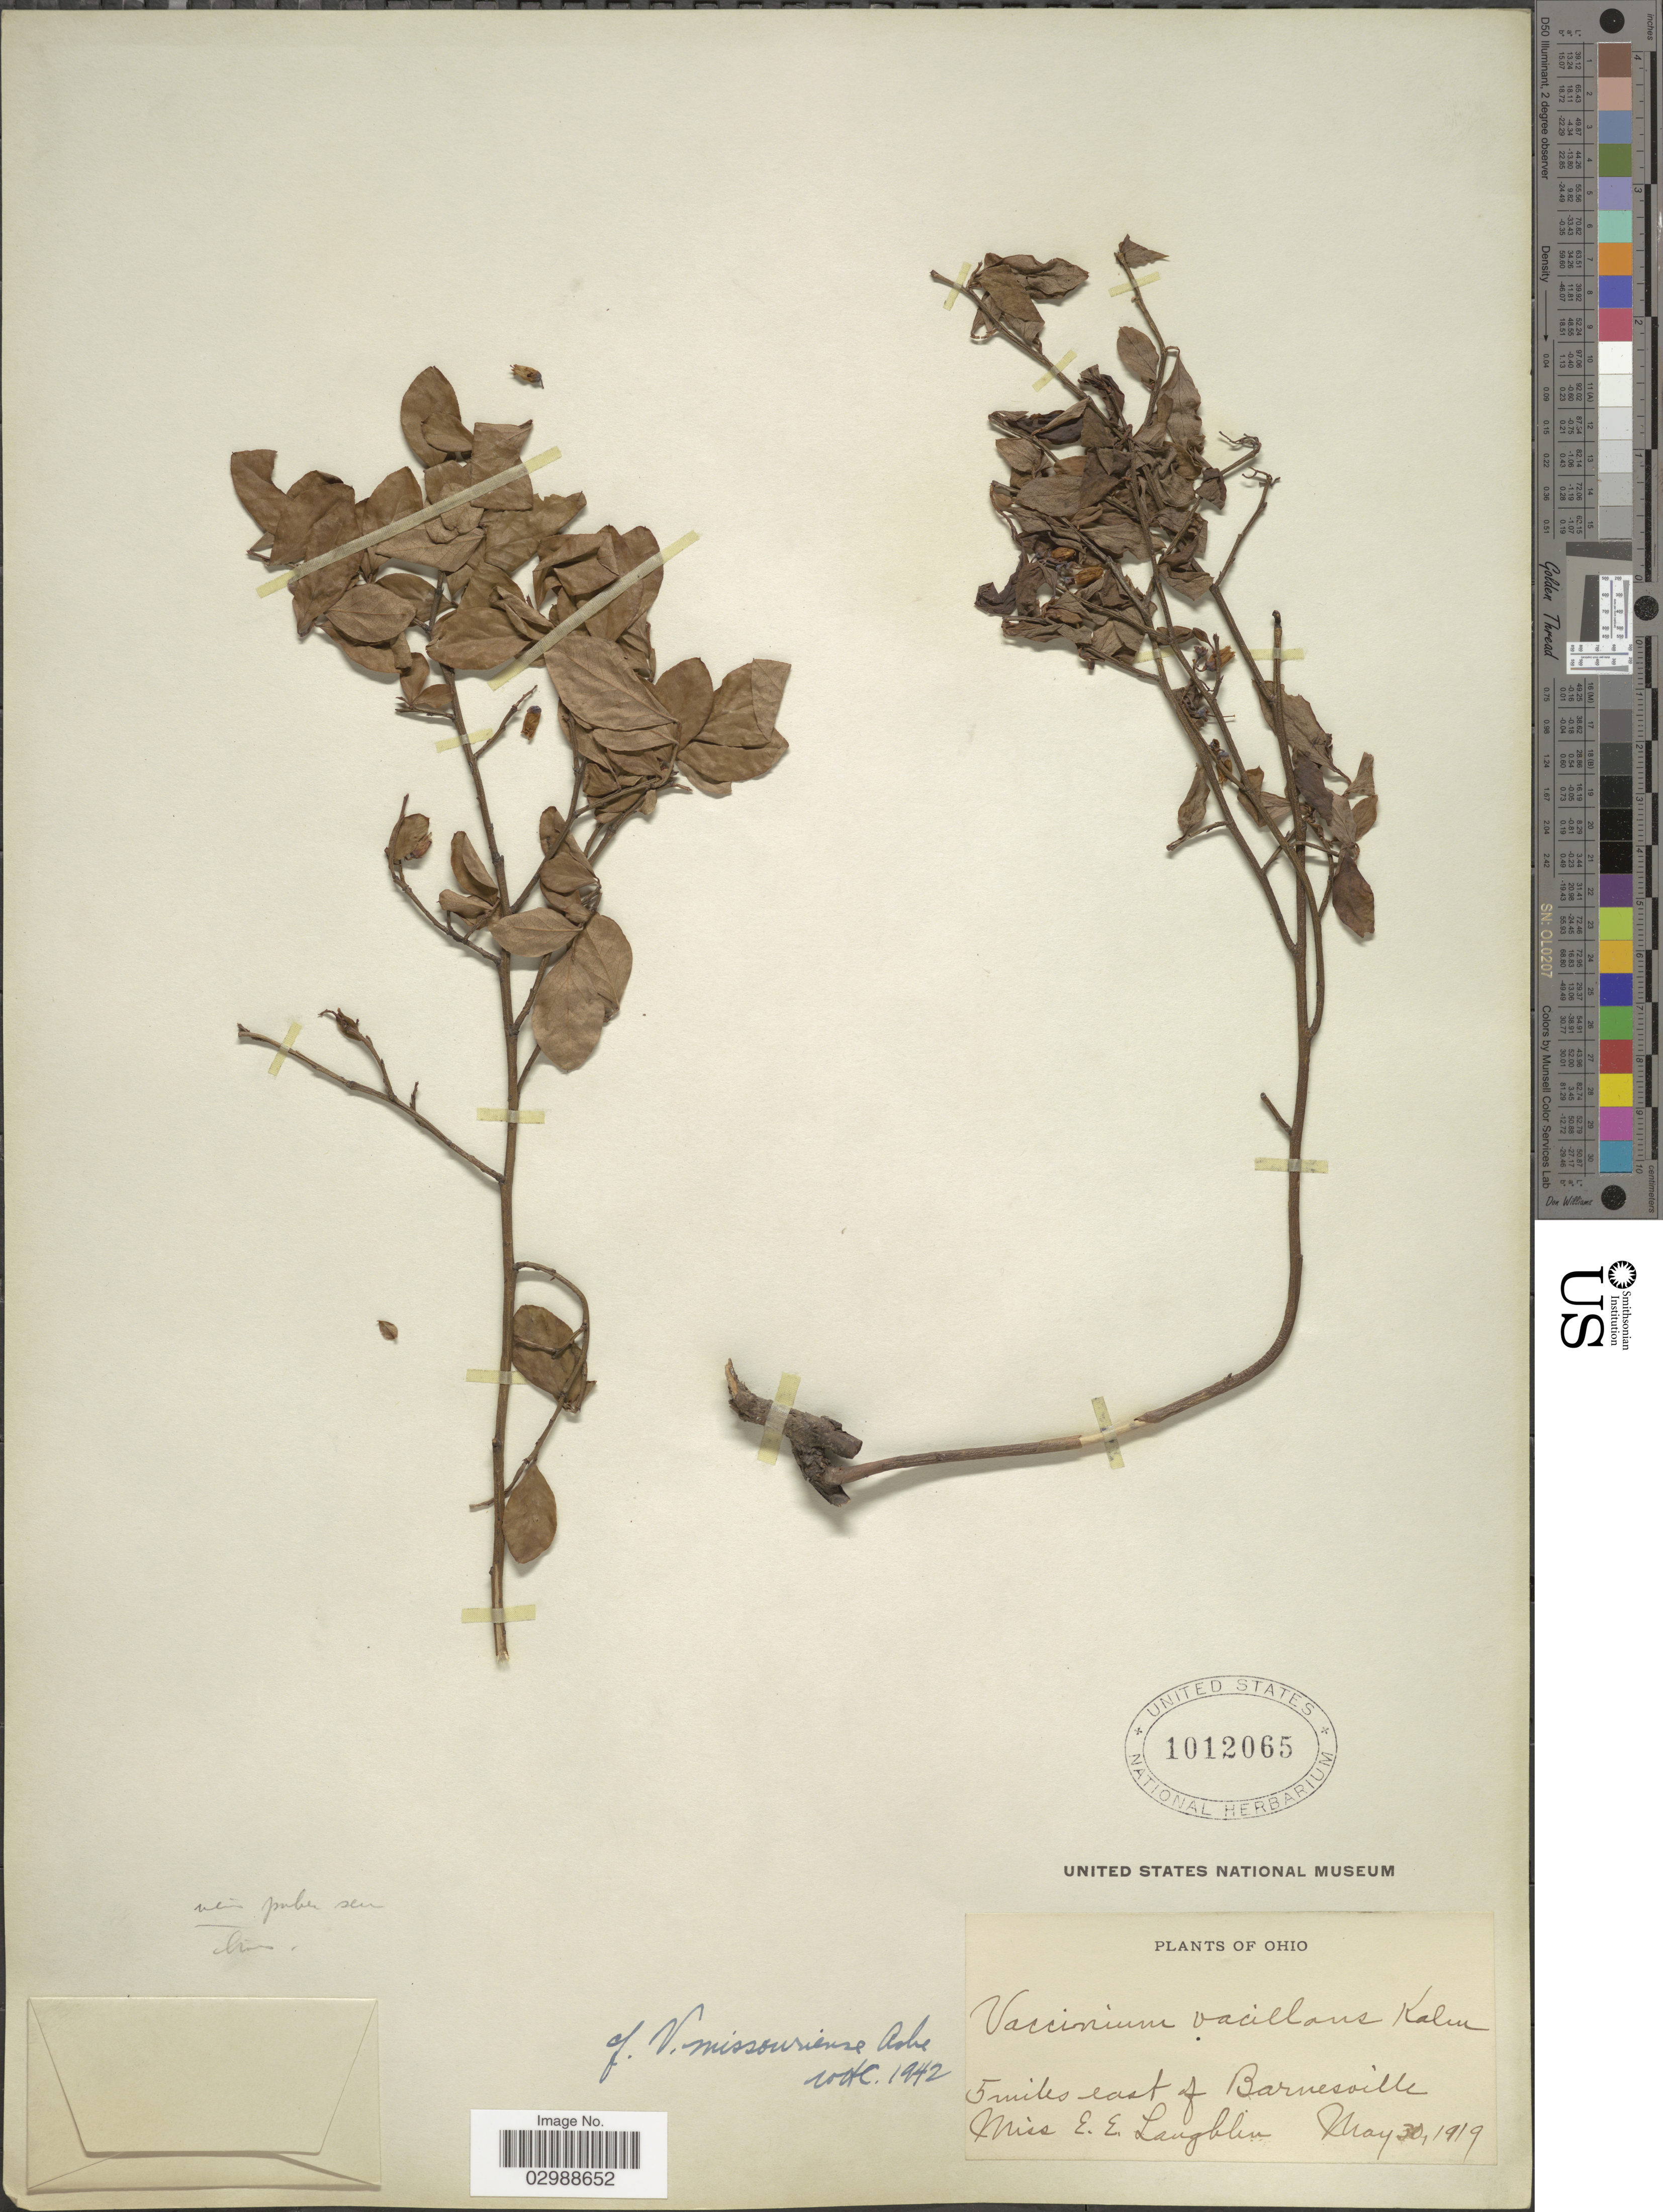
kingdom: Plantae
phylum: Tracheophyta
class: Magnoliopsida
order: Ericales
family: Ericaceae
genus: Vaccinium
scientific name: Vaccinium missouriense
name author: (Ashe) Ashe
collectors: E. Laughlin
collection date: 1919-05-30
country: United States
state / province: Ohio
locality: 5 miles east of Barnesville.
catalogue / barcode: US 1012065